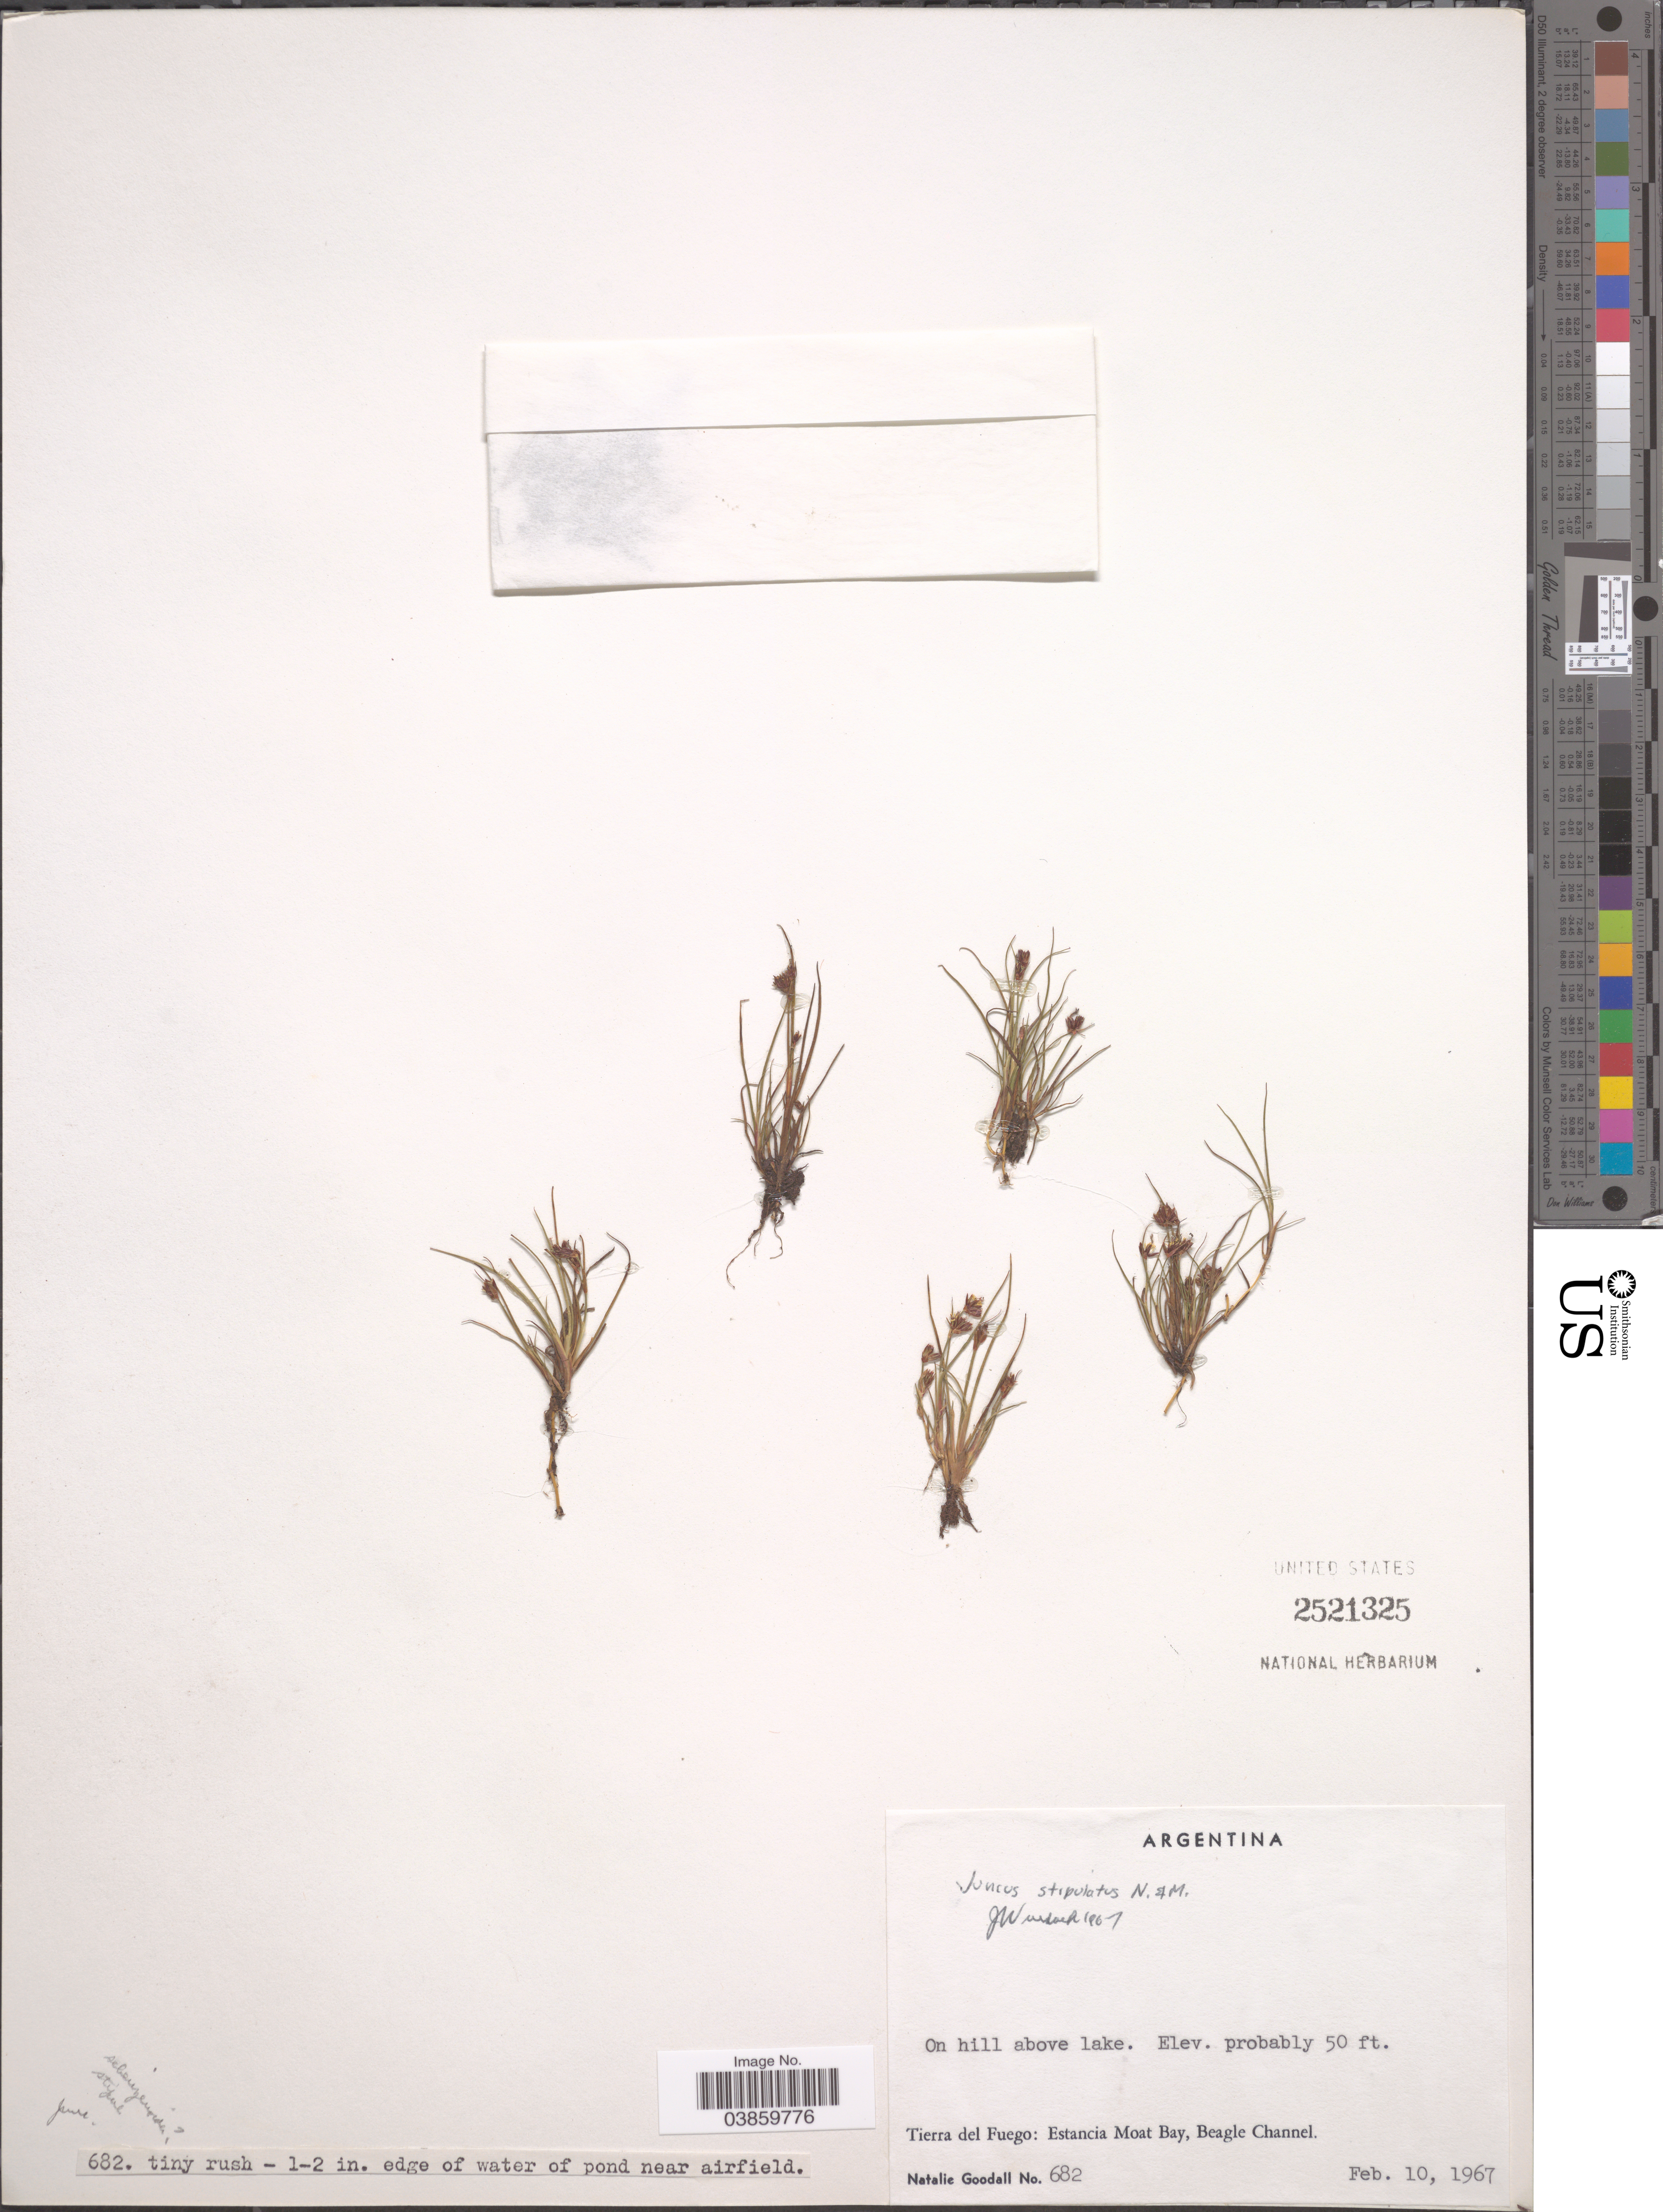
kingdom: Plantae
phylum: Tracheophyta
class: Liliopsida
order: Poales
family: Juncaceae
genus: Juncus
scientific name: Juncus stipulatus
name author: Nees & Meyen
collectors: N. Goodall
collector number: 682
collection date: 1967-02-10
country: Argentina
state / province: Tierra del Fuego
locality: Estancia Moat Bay, Beagle Channel.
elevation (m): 15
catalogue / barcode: US 2521325